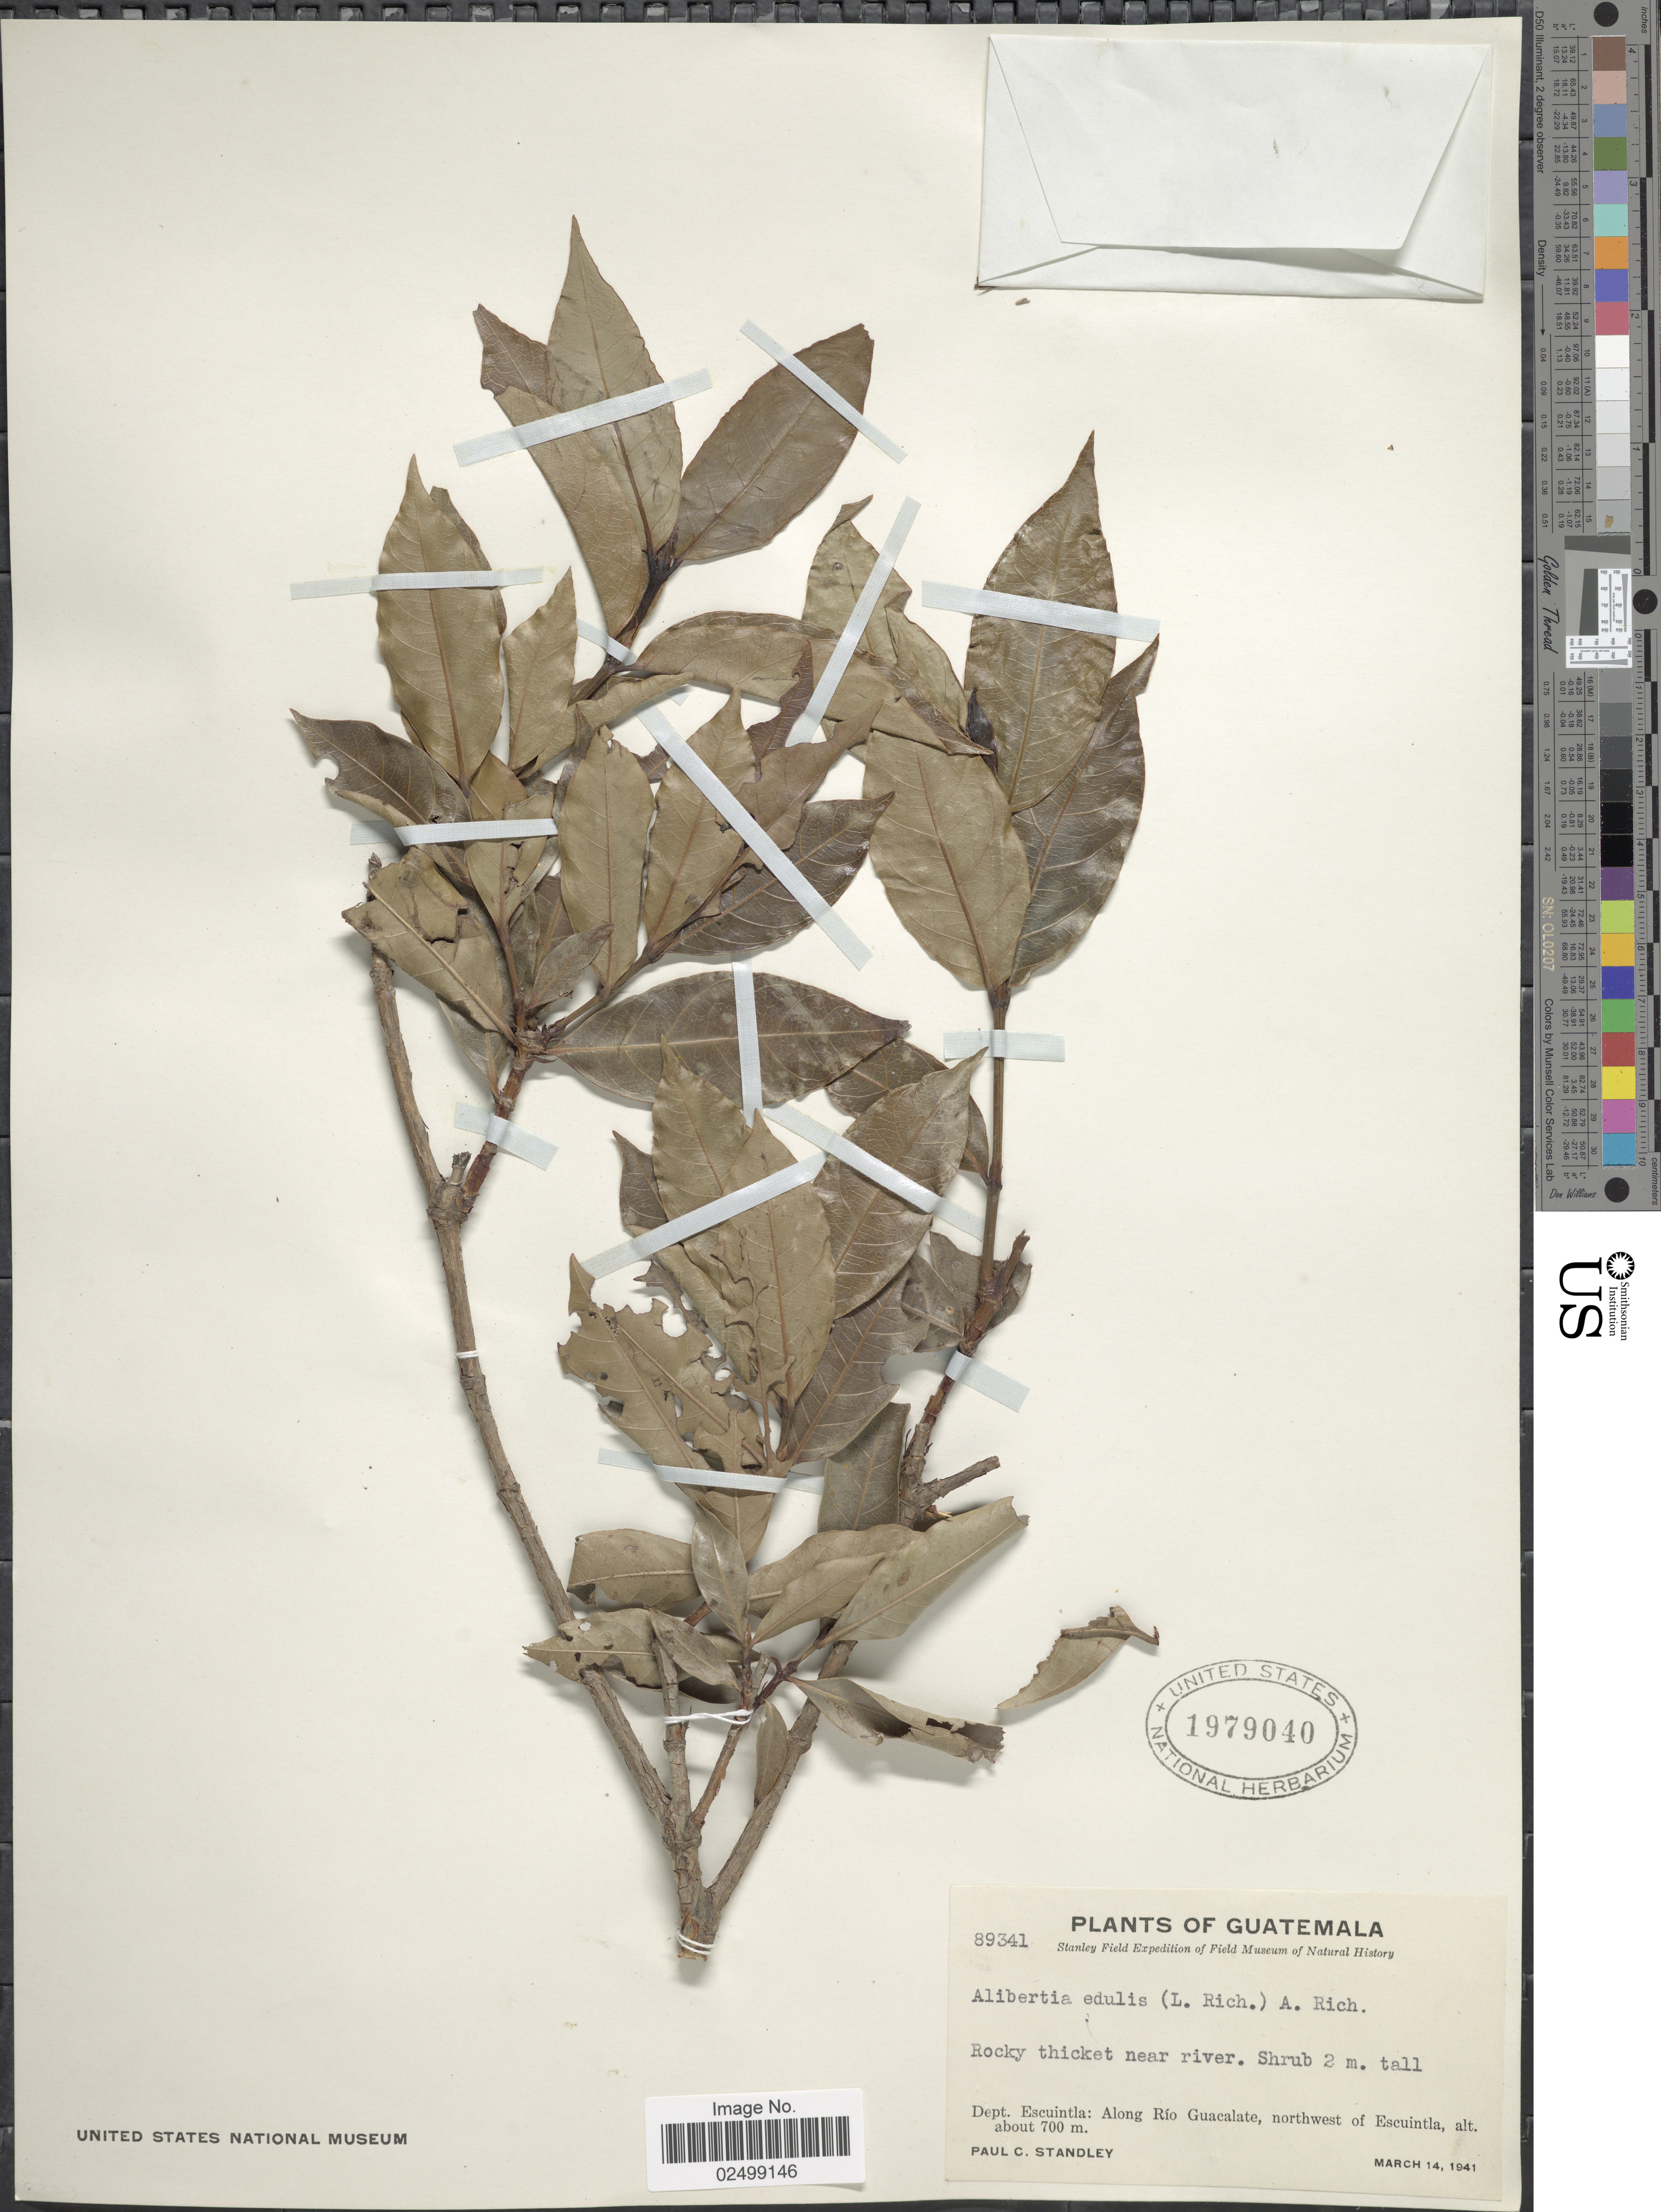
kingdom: Plantae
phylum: Tracheophyta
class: Magnoliopsida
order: Gentianales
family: Rubiaceae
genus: Alibertia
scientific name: Alibertia edulis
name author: (Rich.) A. Rich. ex DC.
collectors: P. C. Standley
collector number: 89341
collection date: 1941-03-14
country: Guatemala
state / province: Escuintla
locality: Dept. Escuintla: Along Rio Guacalate, northwest of Escuintla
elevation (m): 700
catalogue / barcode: US 1979040